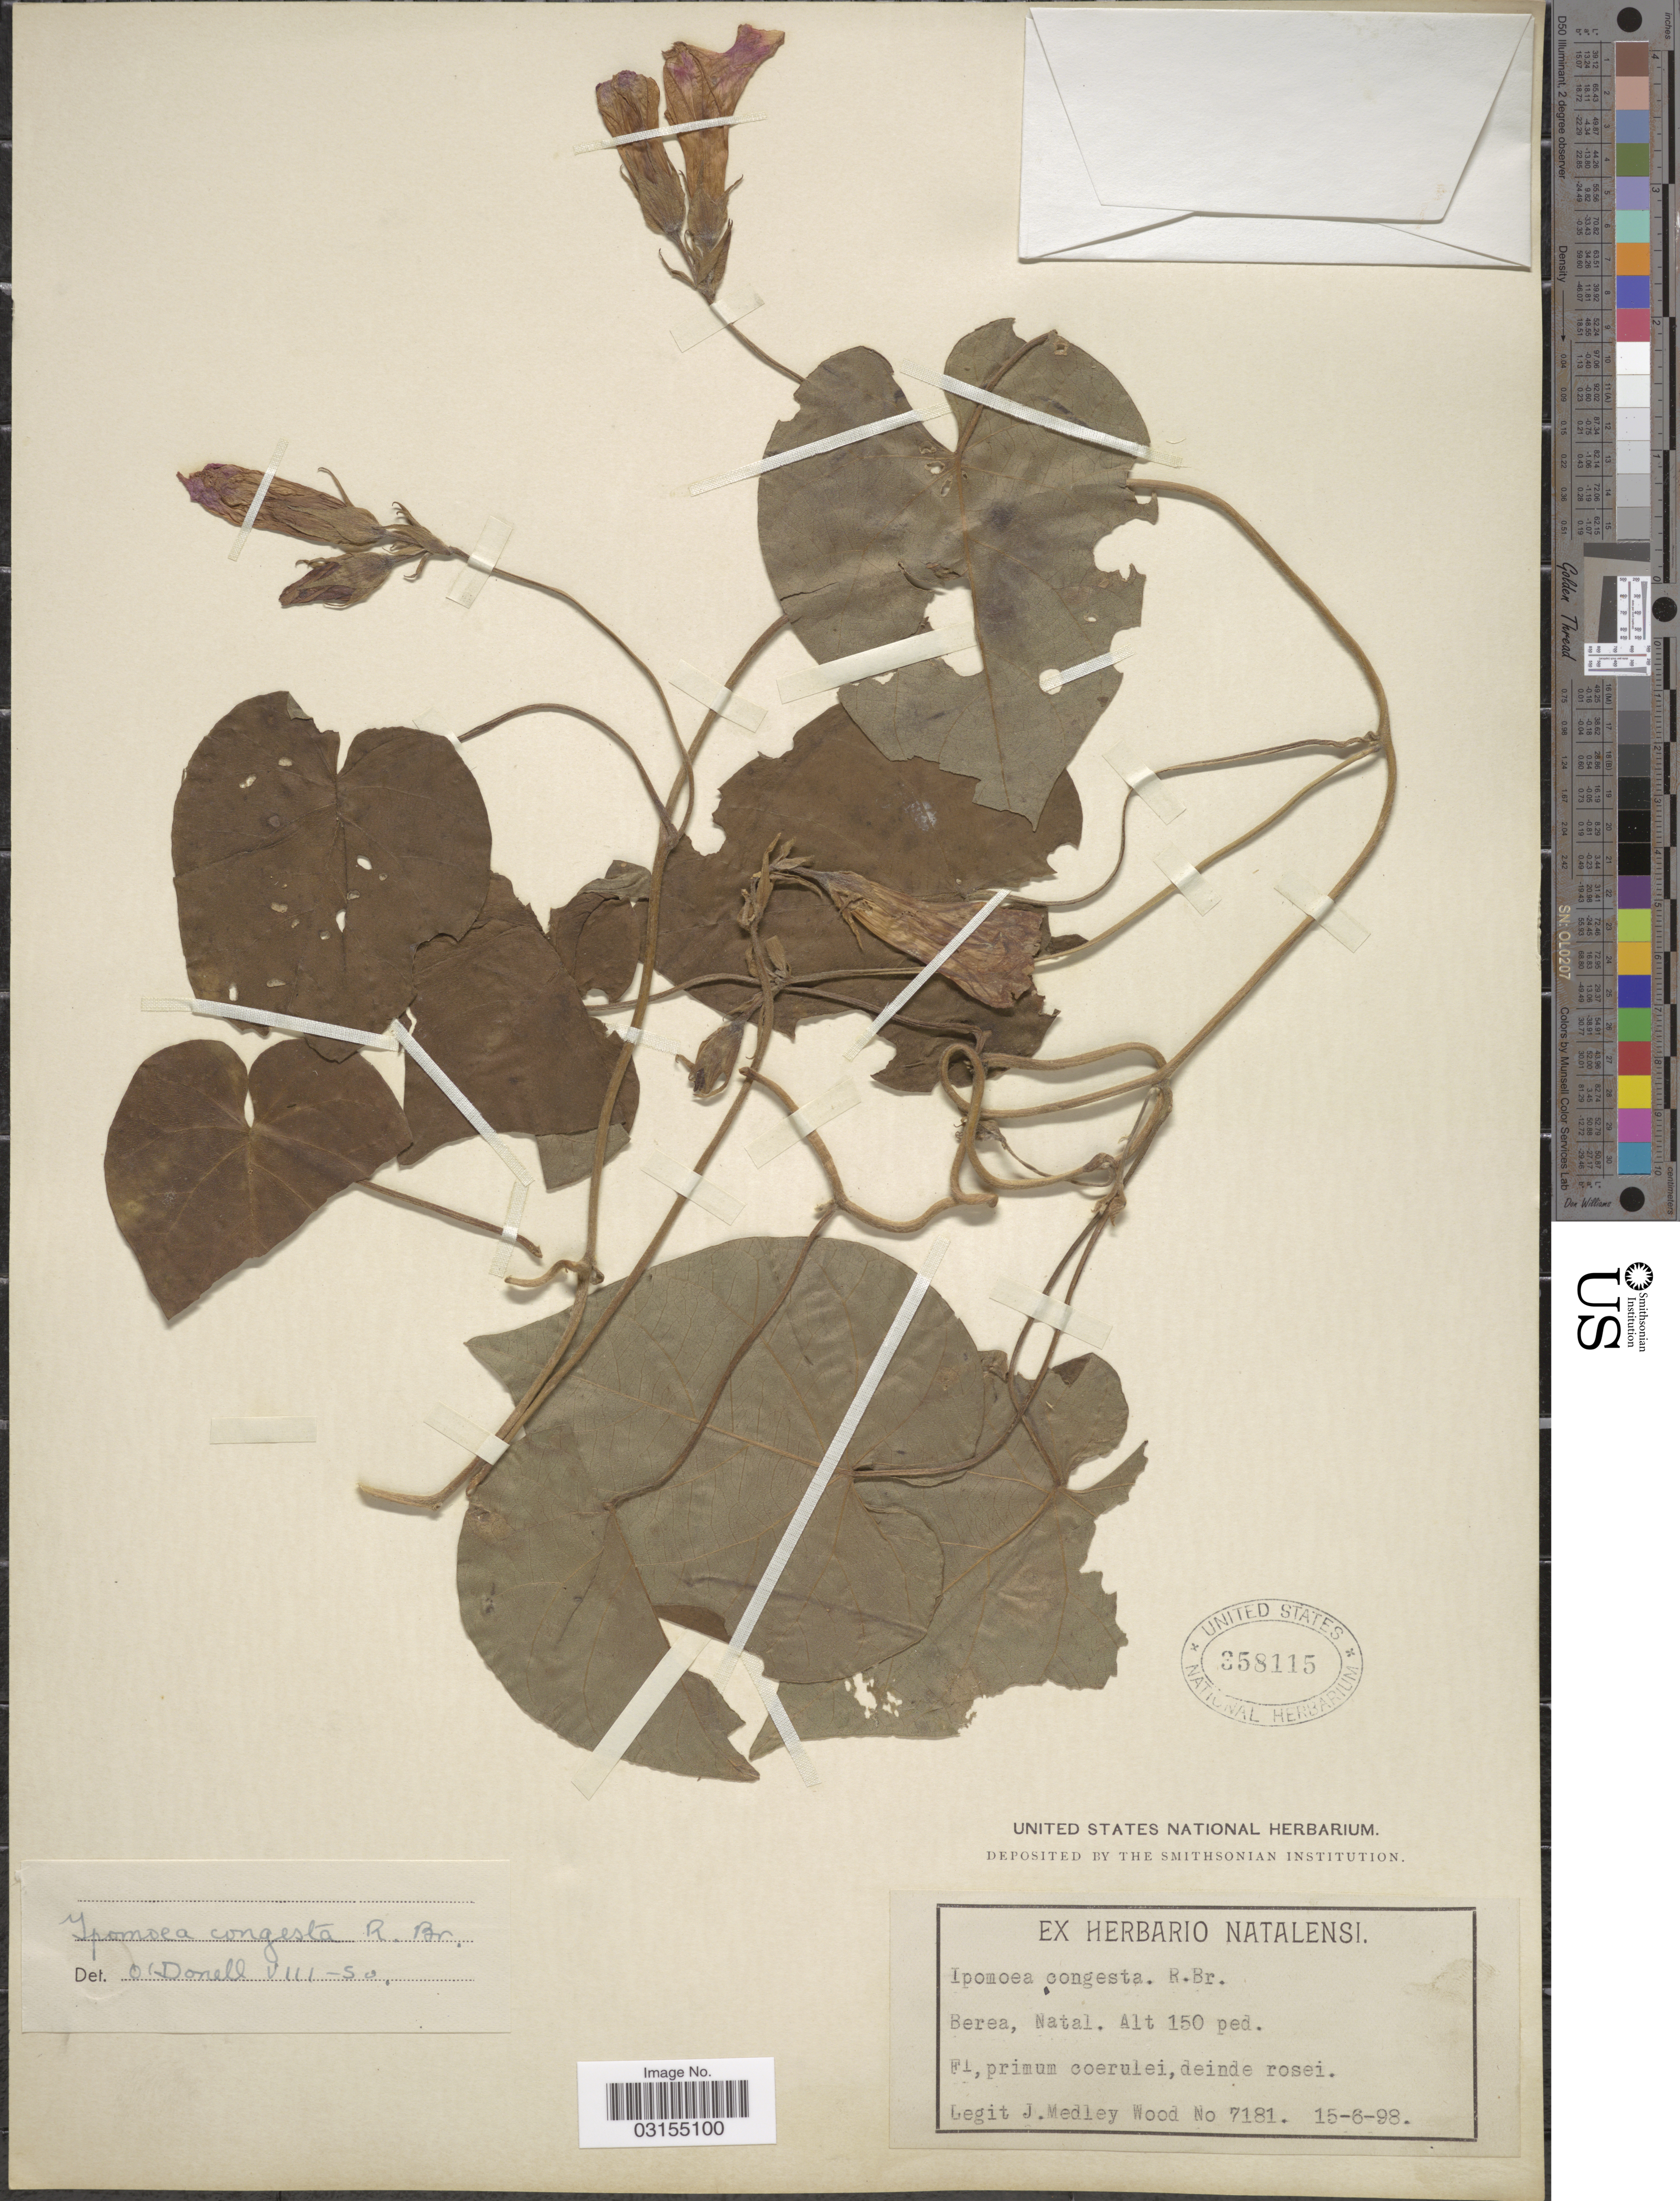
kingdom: Plantae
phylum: Tracheophyta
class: Magnoliopsida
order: Solanales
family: Convolvulaceae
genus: Ipomoea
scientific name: Ipomoea indica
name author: (Burm.) Merr.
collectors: J. Medley Wood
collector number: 7181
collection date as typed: Transcribed d/m/y: 15/6/98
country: South Africa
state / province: KwaZulu-Natal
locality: Berea, Natal.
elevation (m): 46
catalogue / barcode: US 358115